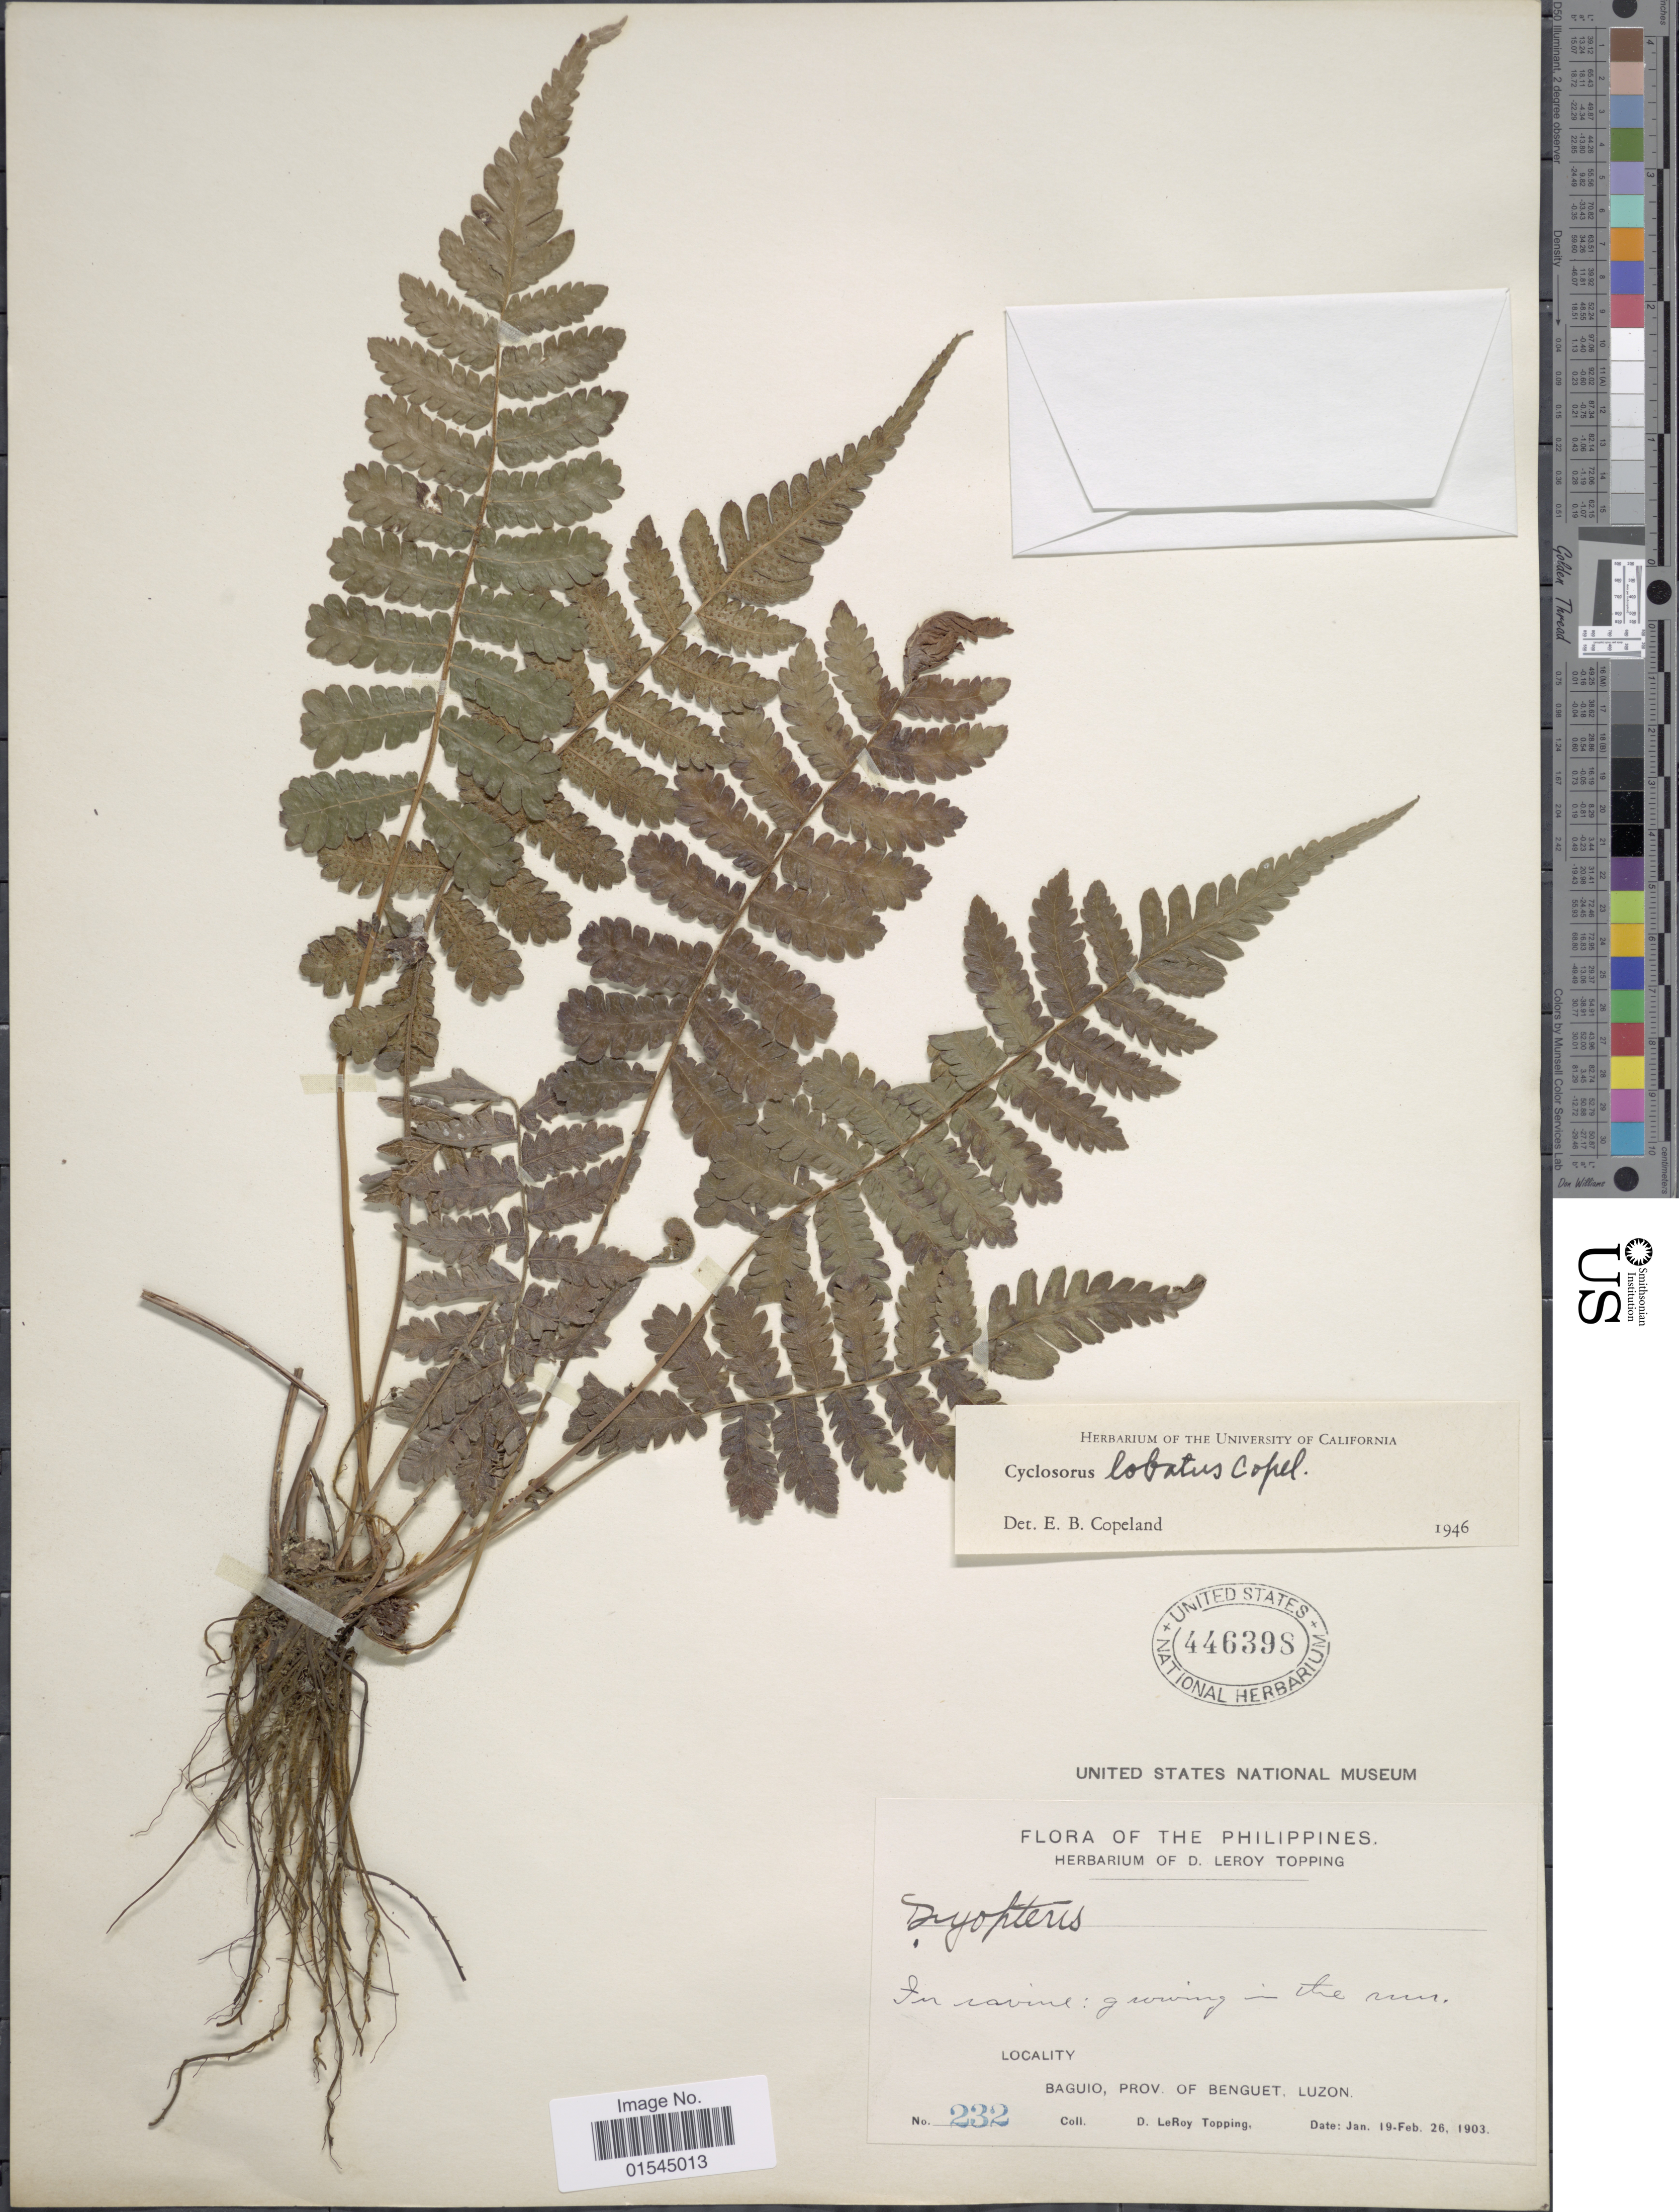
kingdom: Plantae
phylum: Tracheophyta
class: Polypodiopsida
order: Polypodiales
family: Thelypteridaceae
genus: Sphaerostephanos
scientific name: Sphaerostephanos lobatus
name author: (Copel.) Holttum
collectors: D. L. Topping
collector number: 232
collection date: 1903-01-19/1903-02-26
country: Philippines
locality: Baguio Prov. of Benguet, Luzon.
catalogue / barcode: US 446398